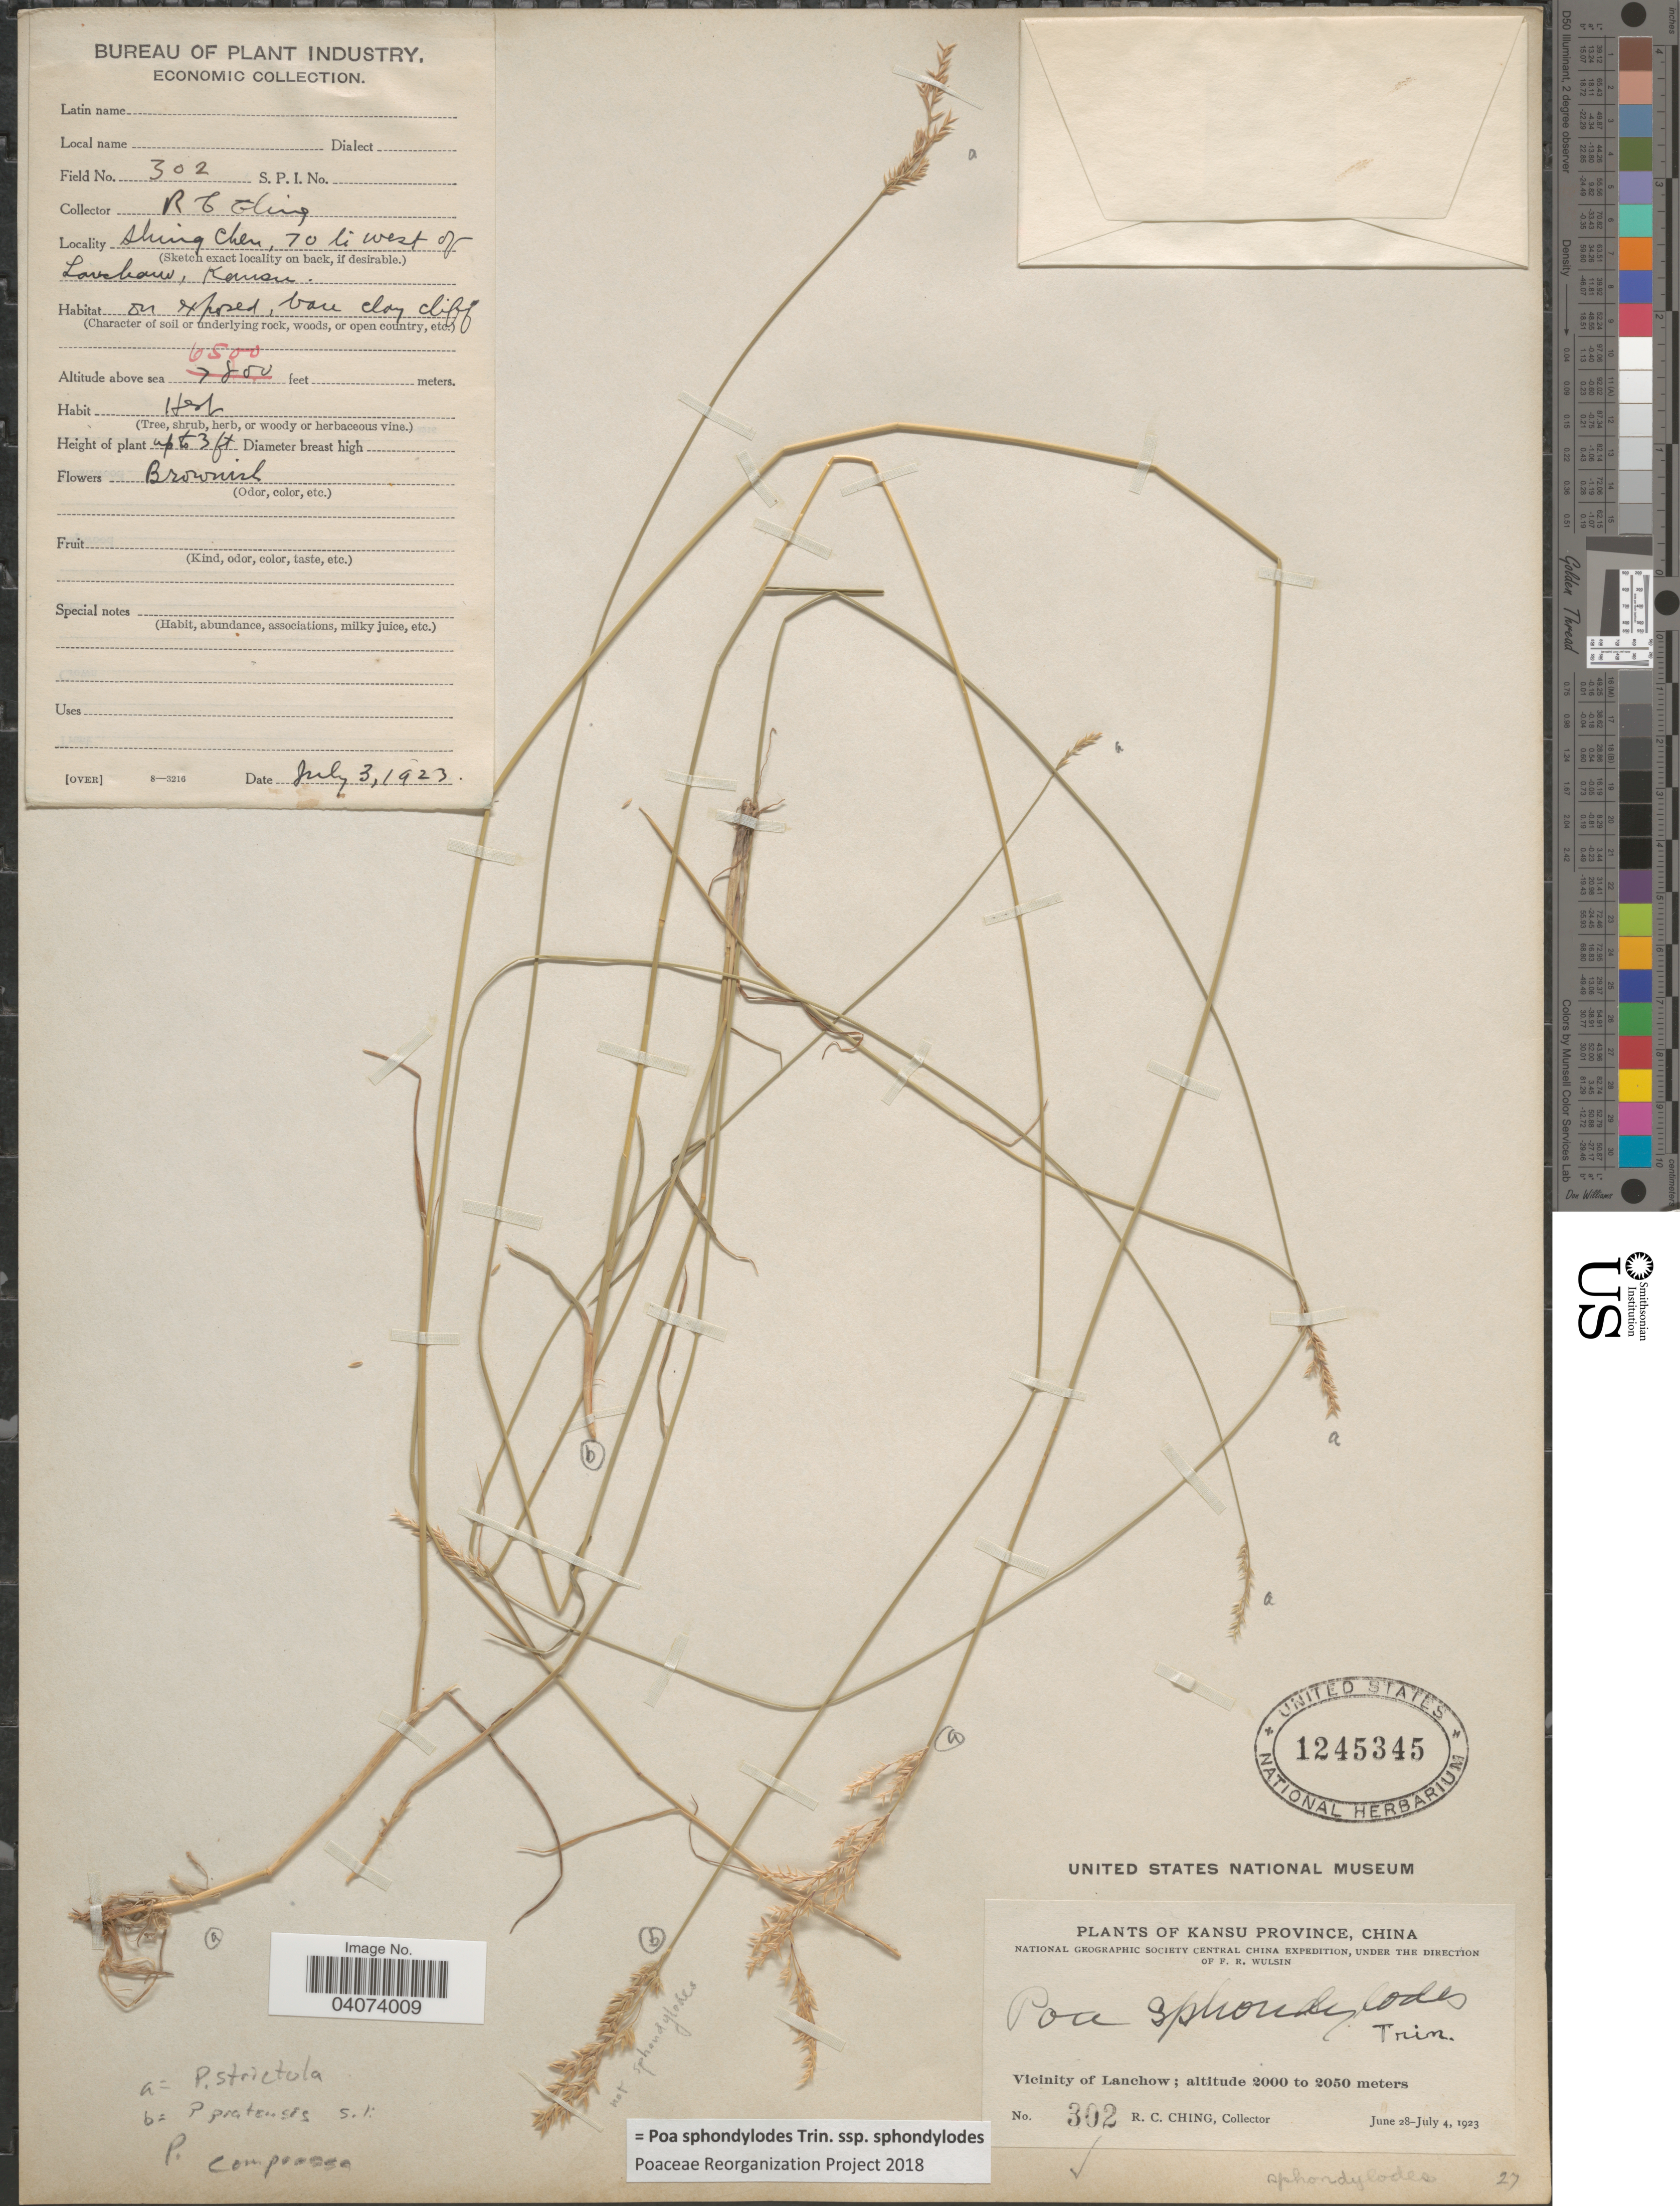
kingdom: Plantae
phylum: Tracheophyta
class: Liliopsida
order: Poales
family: Poaceae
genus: Poa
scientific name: Poa sphondylodes subsp. sphondylodes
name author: Trin.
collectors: R. C. Ching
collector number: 302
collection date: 1923-07-03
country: China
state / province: Gansu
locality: Kansu Province. National Geographic Society Central China Expedition. Vicinity of Lanchow. Shing Chen, 70 li west of Lanchow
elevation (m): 2000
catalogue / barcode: US 1245345